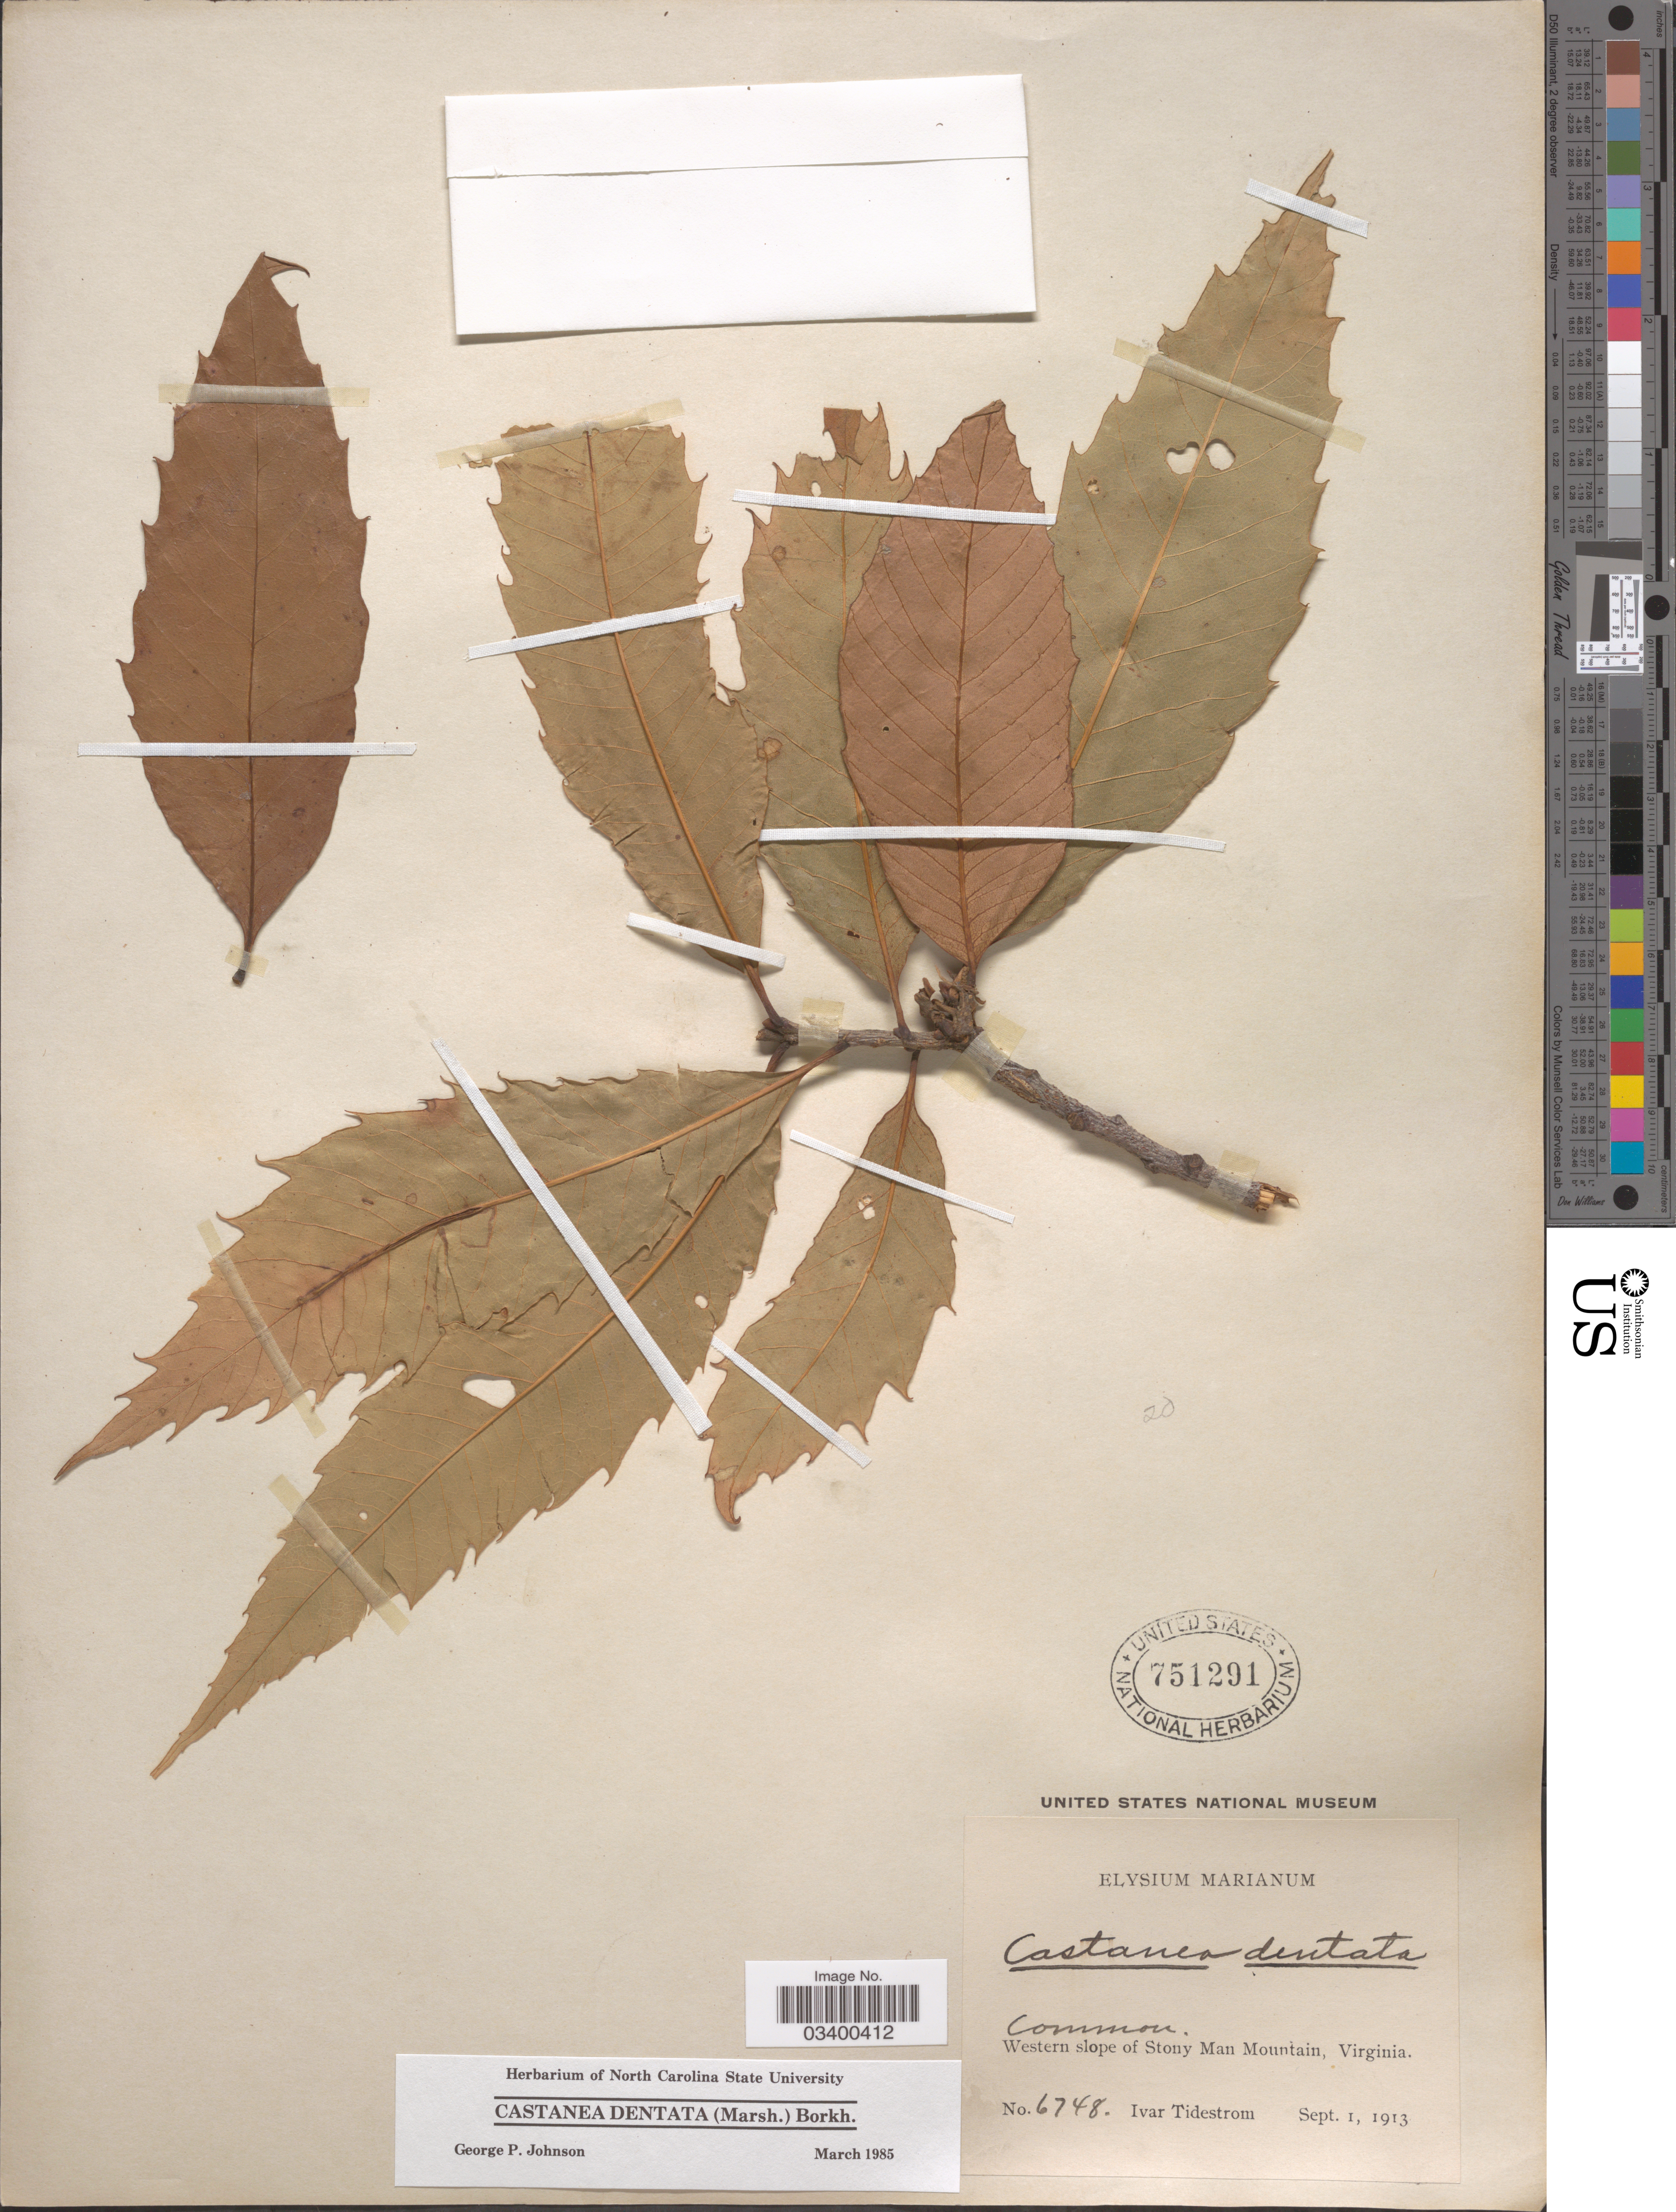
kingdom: Plantae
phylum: Tracheophyta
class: Magnoliopsida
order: Fagales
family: Fagaceae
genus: Castanea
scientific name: Castanea dentata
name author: (Marshall) Borkh.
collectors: I. F. Tidestrom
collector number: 6748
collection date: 1913-09-01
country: United States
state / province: Virginia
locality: Western slope of Stony Man Mountain.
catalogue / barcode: US 751291